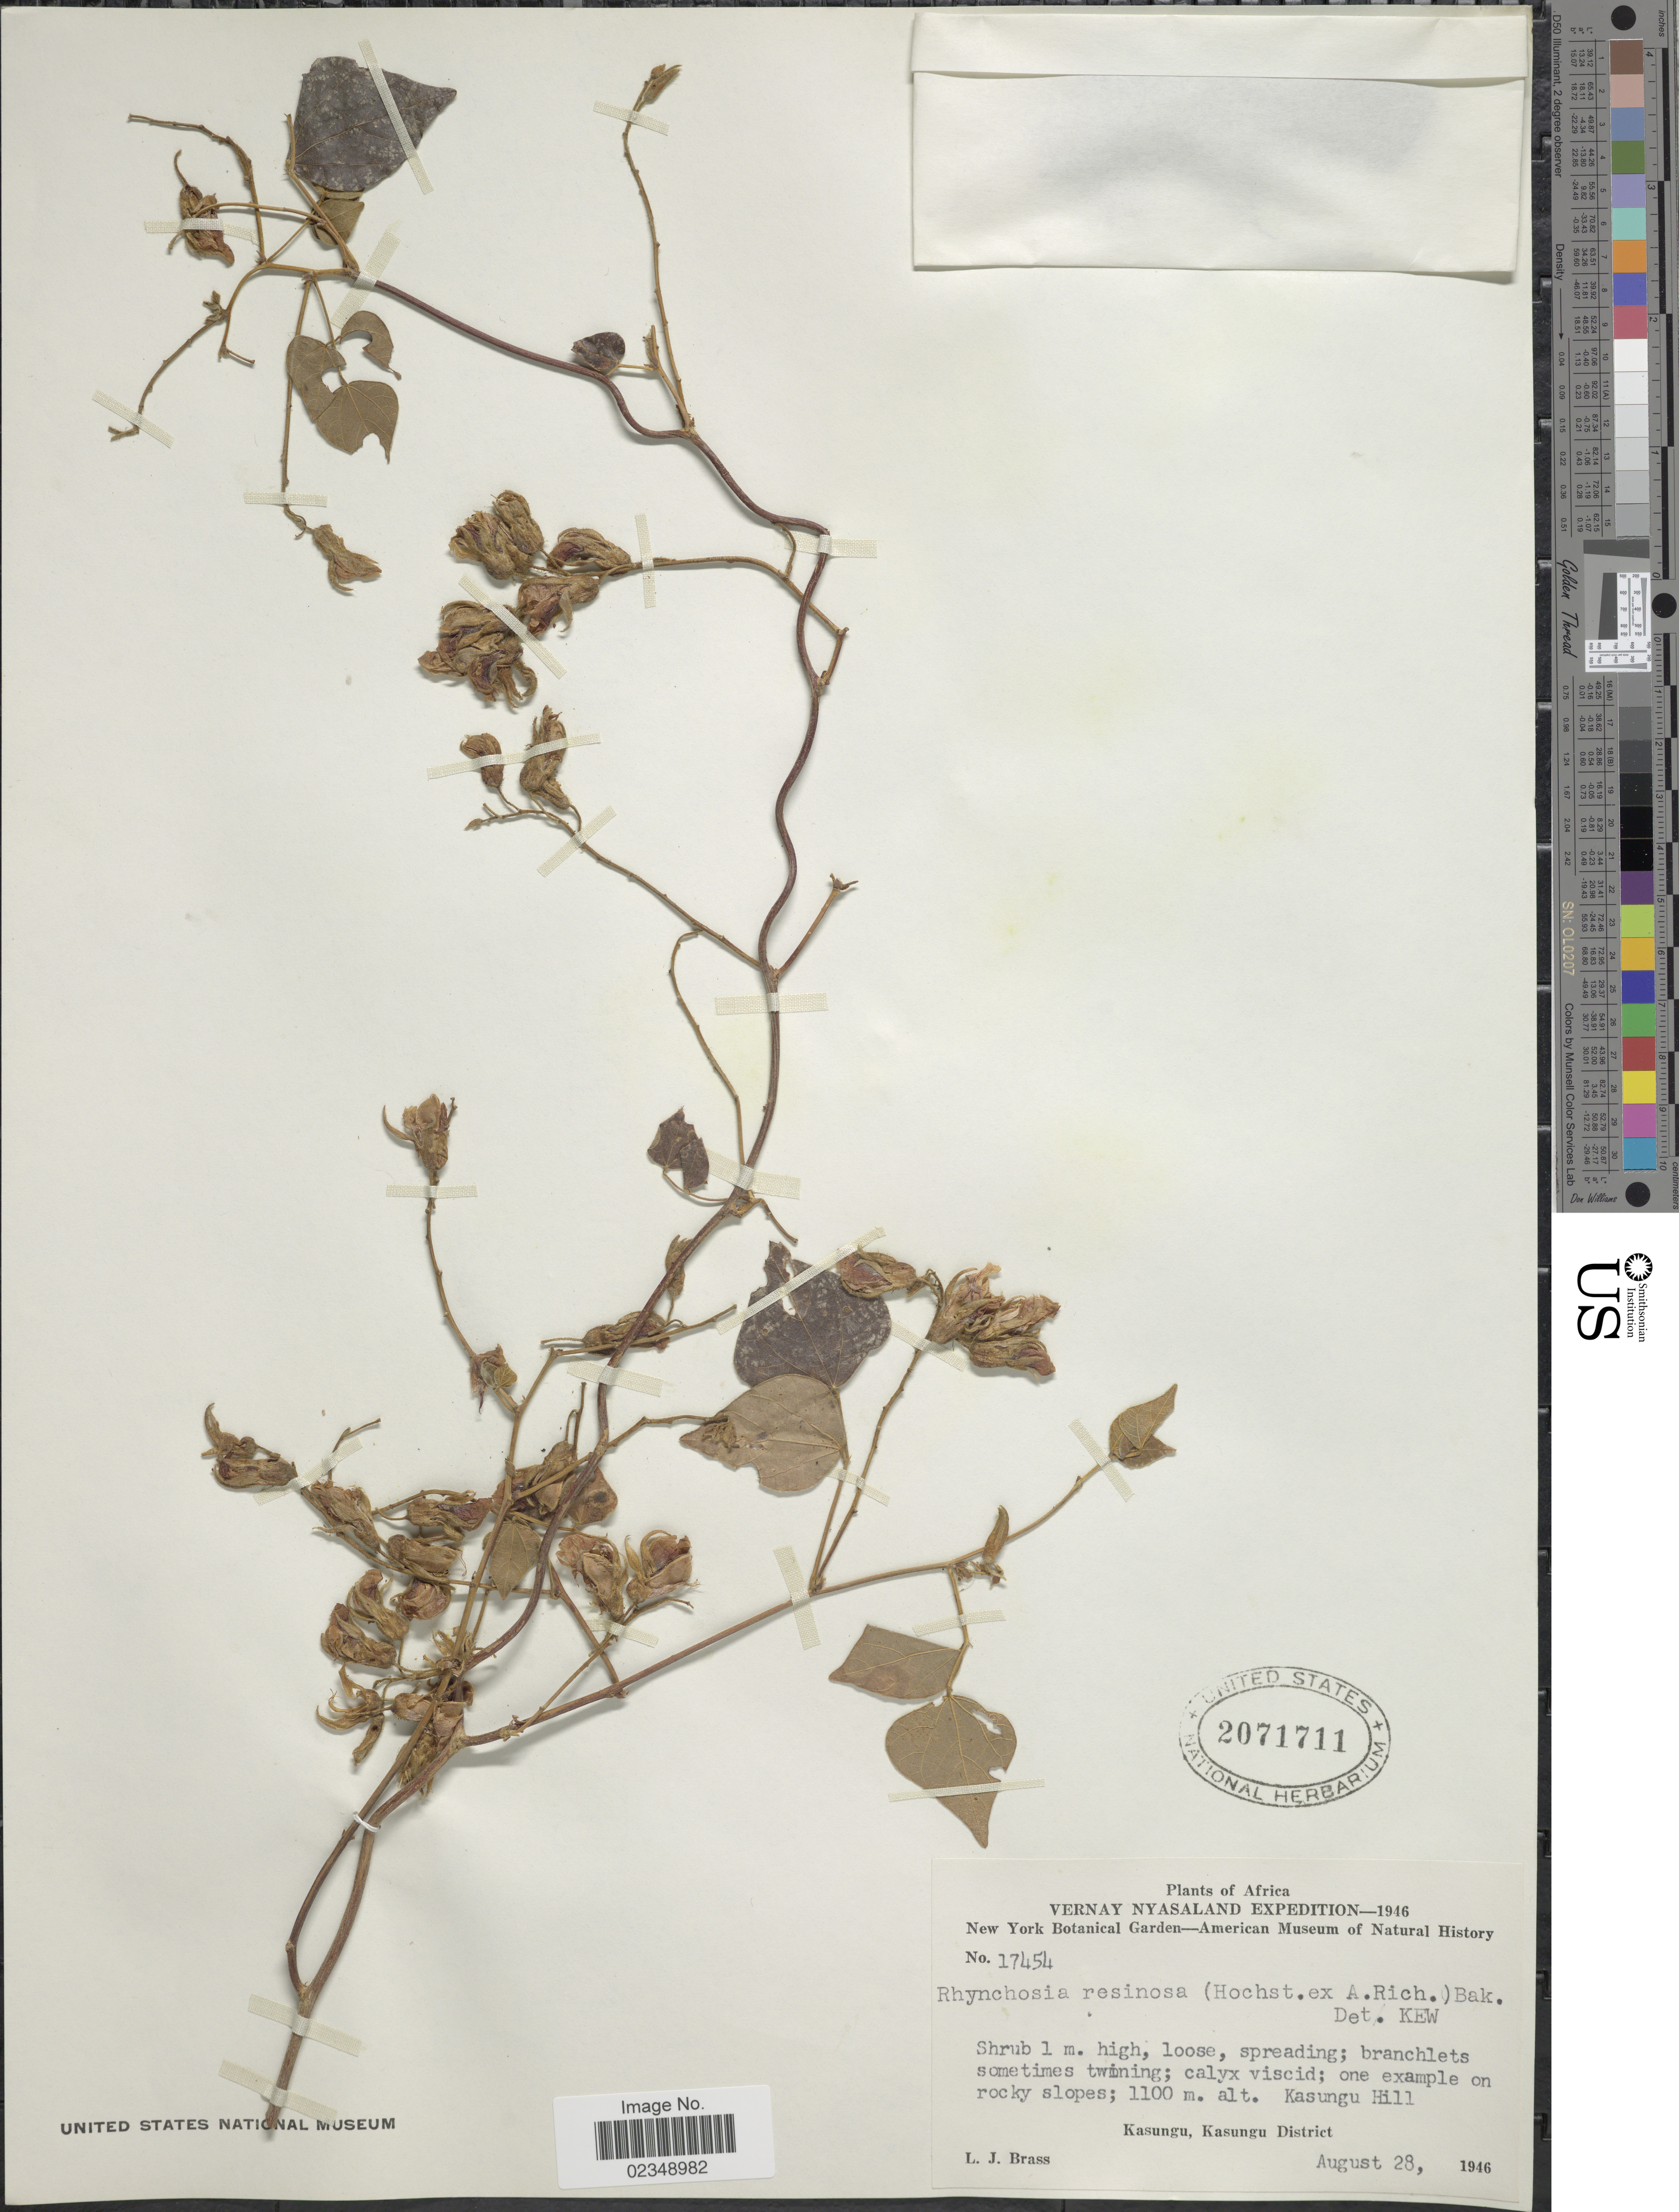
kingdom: Plantae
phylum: Tracheophyta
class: Magnoliopsida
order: Fabales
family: Fabaceae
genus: Rhynchosia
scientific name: Rhynchosia resinosa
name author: (Hochst. ex A. Rich.) Baker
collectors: L. J. Brass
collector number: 17454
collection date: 1946-08-28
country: Malawi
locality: Vernay Nyasaland, Kasungu Hill, Kasungu, Kasungu District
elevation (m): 1100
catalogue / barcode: US 2071711